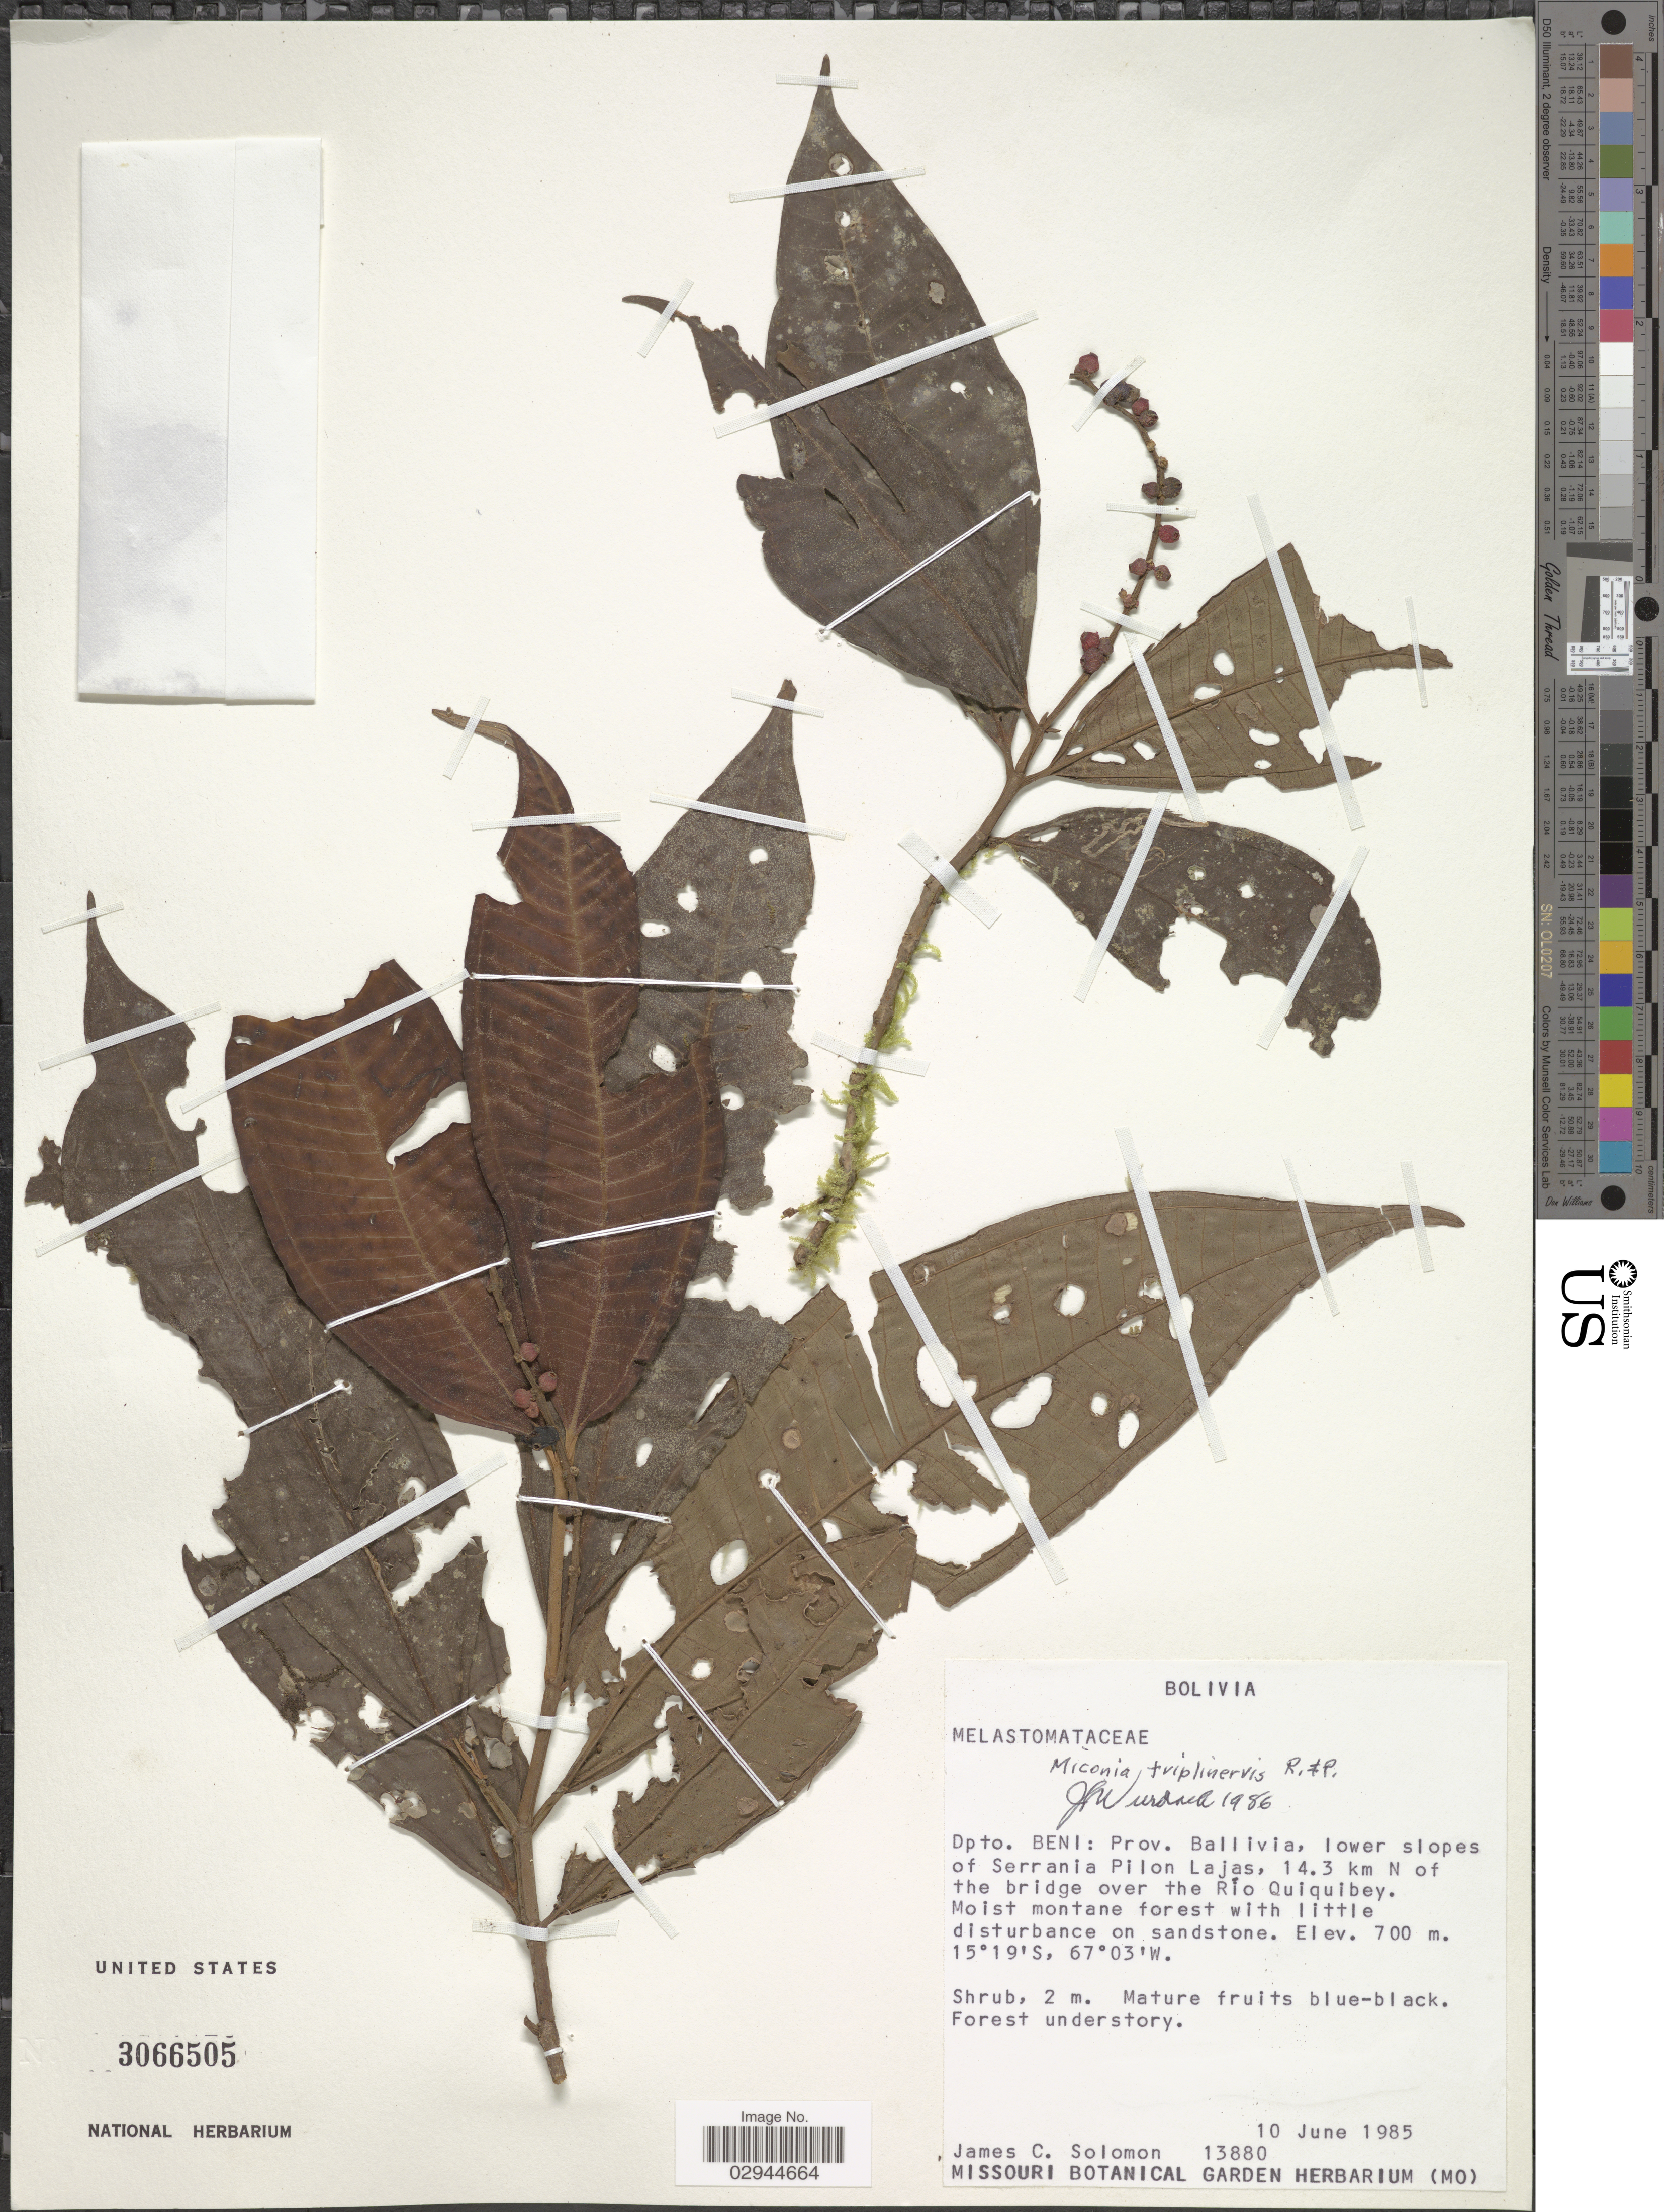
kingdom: Plantae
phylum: Tracheophyta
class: Magnoliopsida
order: Myrtales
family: Melastomataceae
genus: Miconia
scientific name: Miconia triplinervis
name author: Ruiz & Pav.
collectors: J. C. Solomon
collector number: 13880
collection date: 1985-06-10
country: Bolivia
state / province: Beni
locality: Dpto. Beni, Prov. Ballivia, lower slopes of Serrania Pilon Lajas, 14.3 km N of the bridge over the Río Quiquibey.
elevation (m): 700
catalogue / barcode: US 3066505